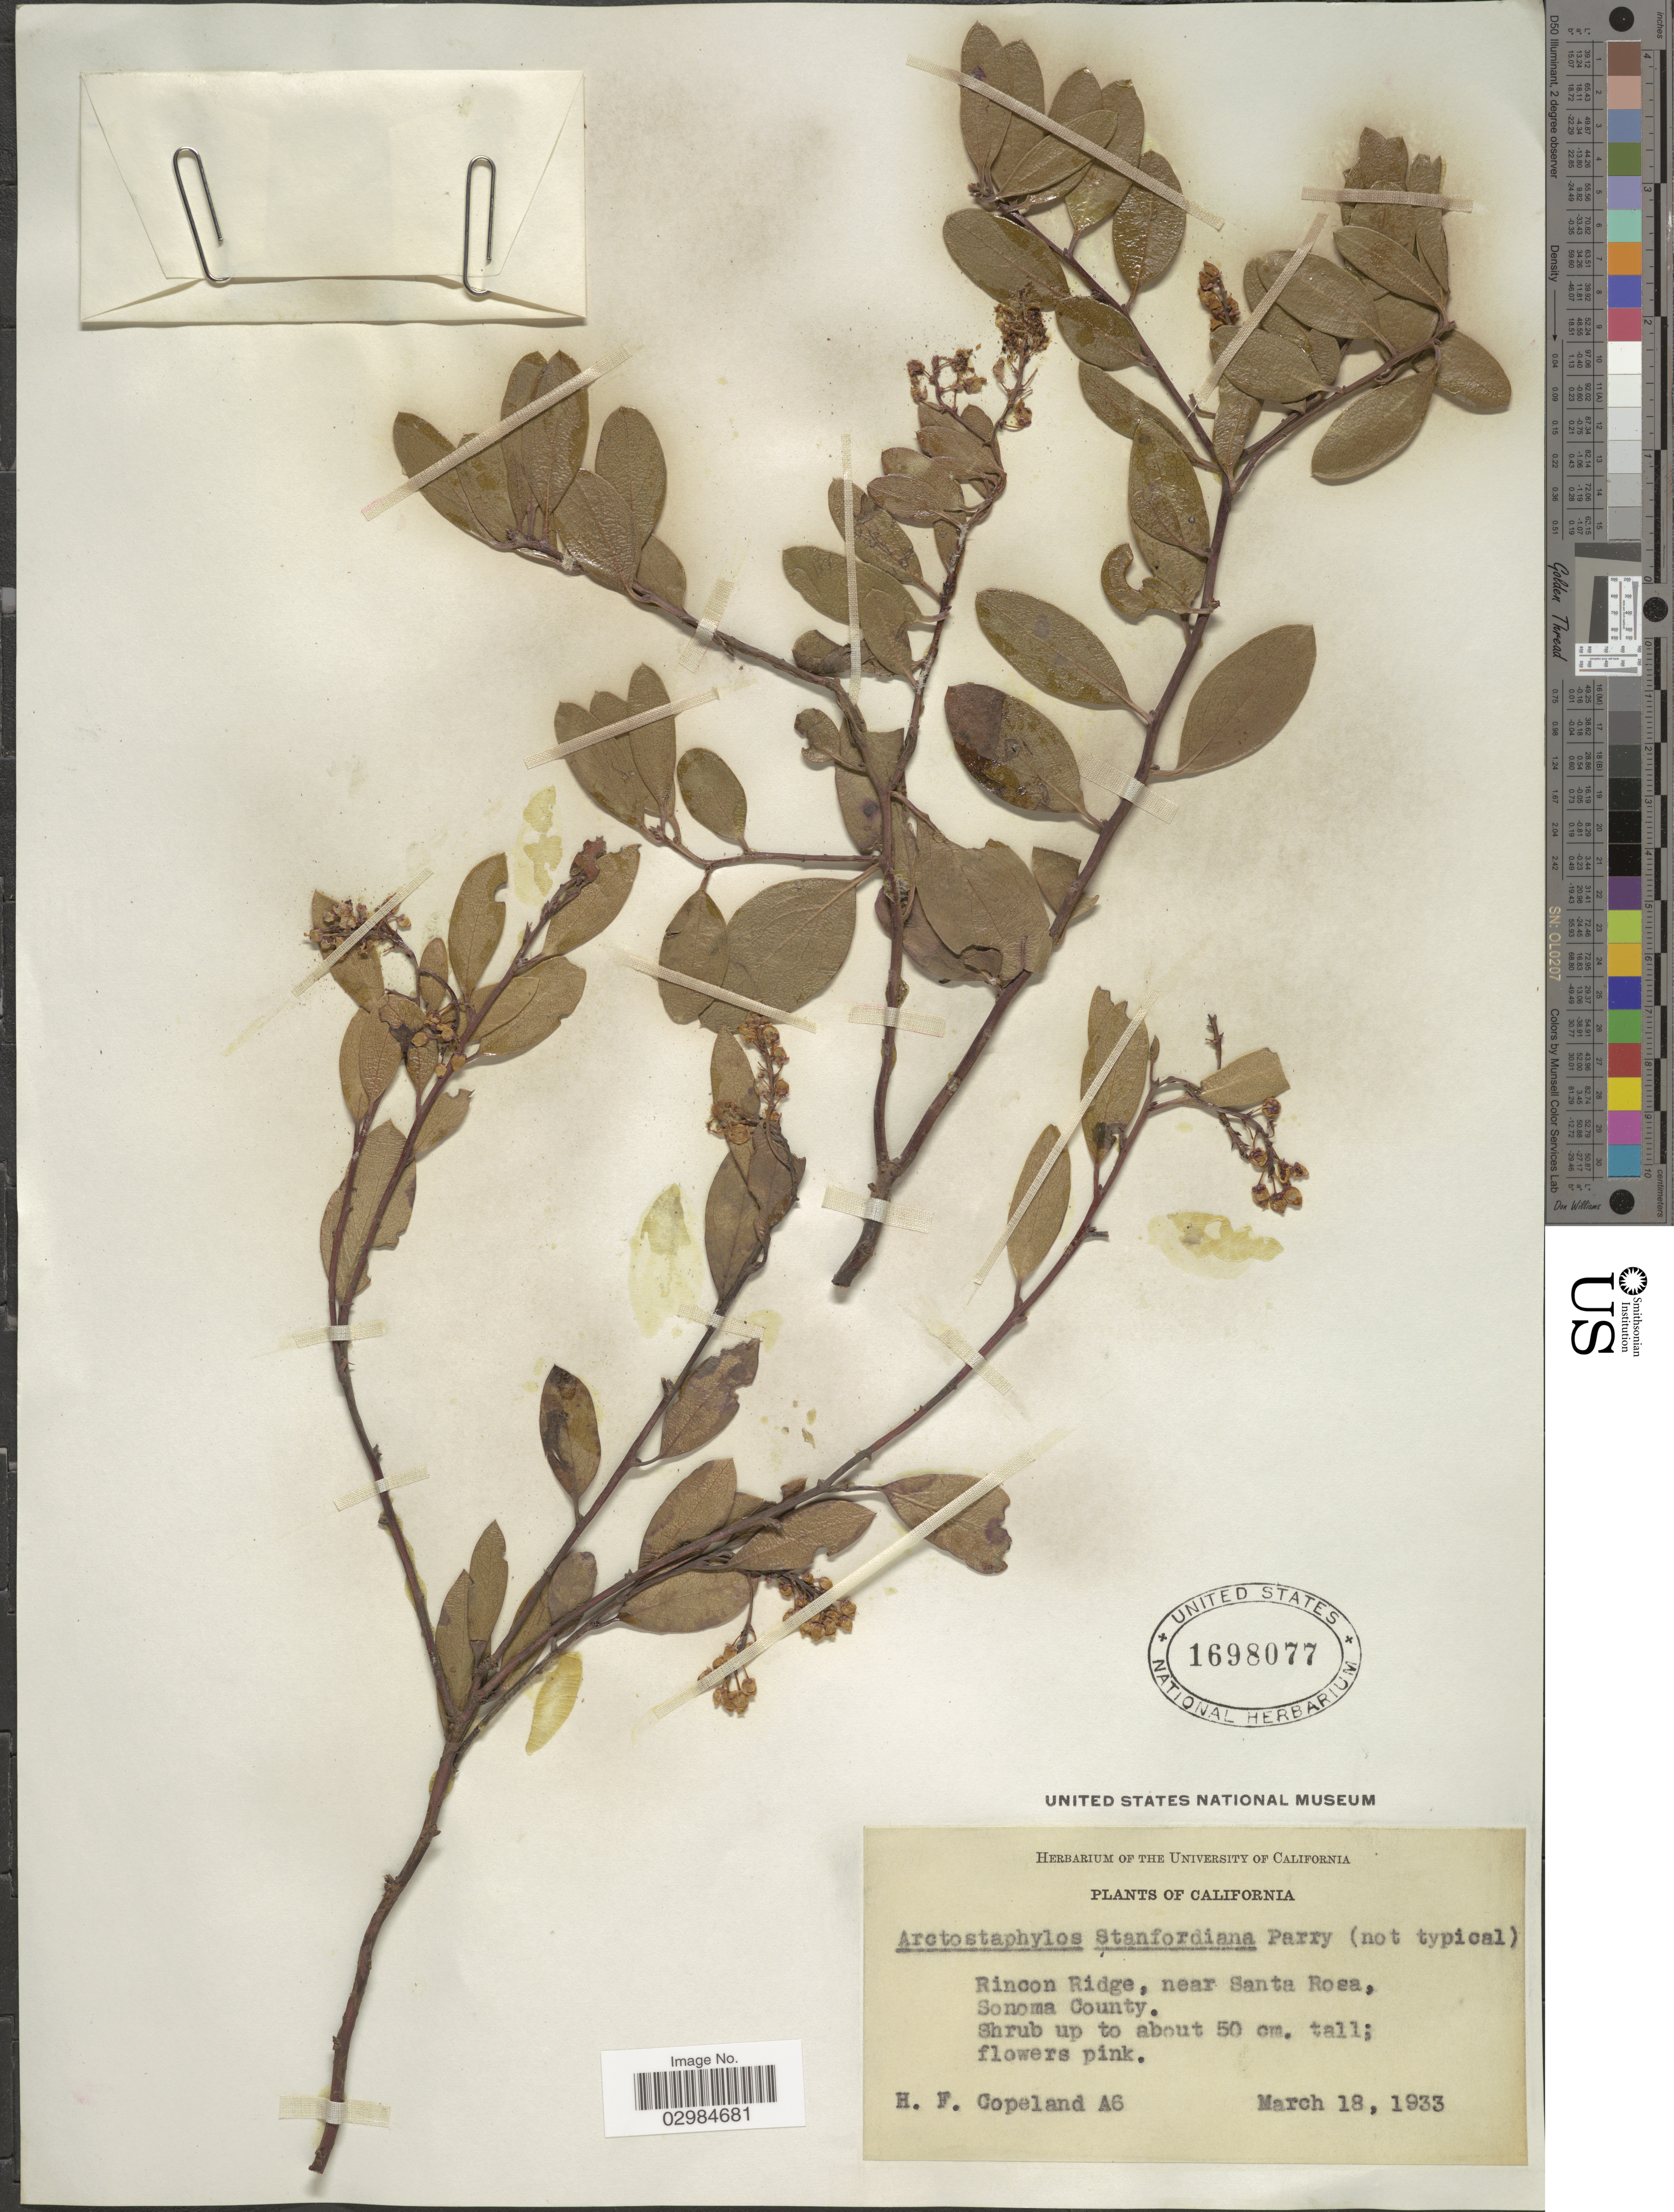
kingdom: Plantae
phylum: Tracheophyta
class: Magnoliopsida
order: Ericales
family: Ericaceae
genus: Arctostaphylos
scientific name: Arctostaphylos stanfordiana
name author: Parry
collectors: H. F. Copeland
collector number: A6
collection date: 1933-03-18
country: United States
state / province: California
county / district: Sonoma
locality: Rincon Ridge, near Santa Rosa, Sonoma County.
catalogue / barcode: US 1698077